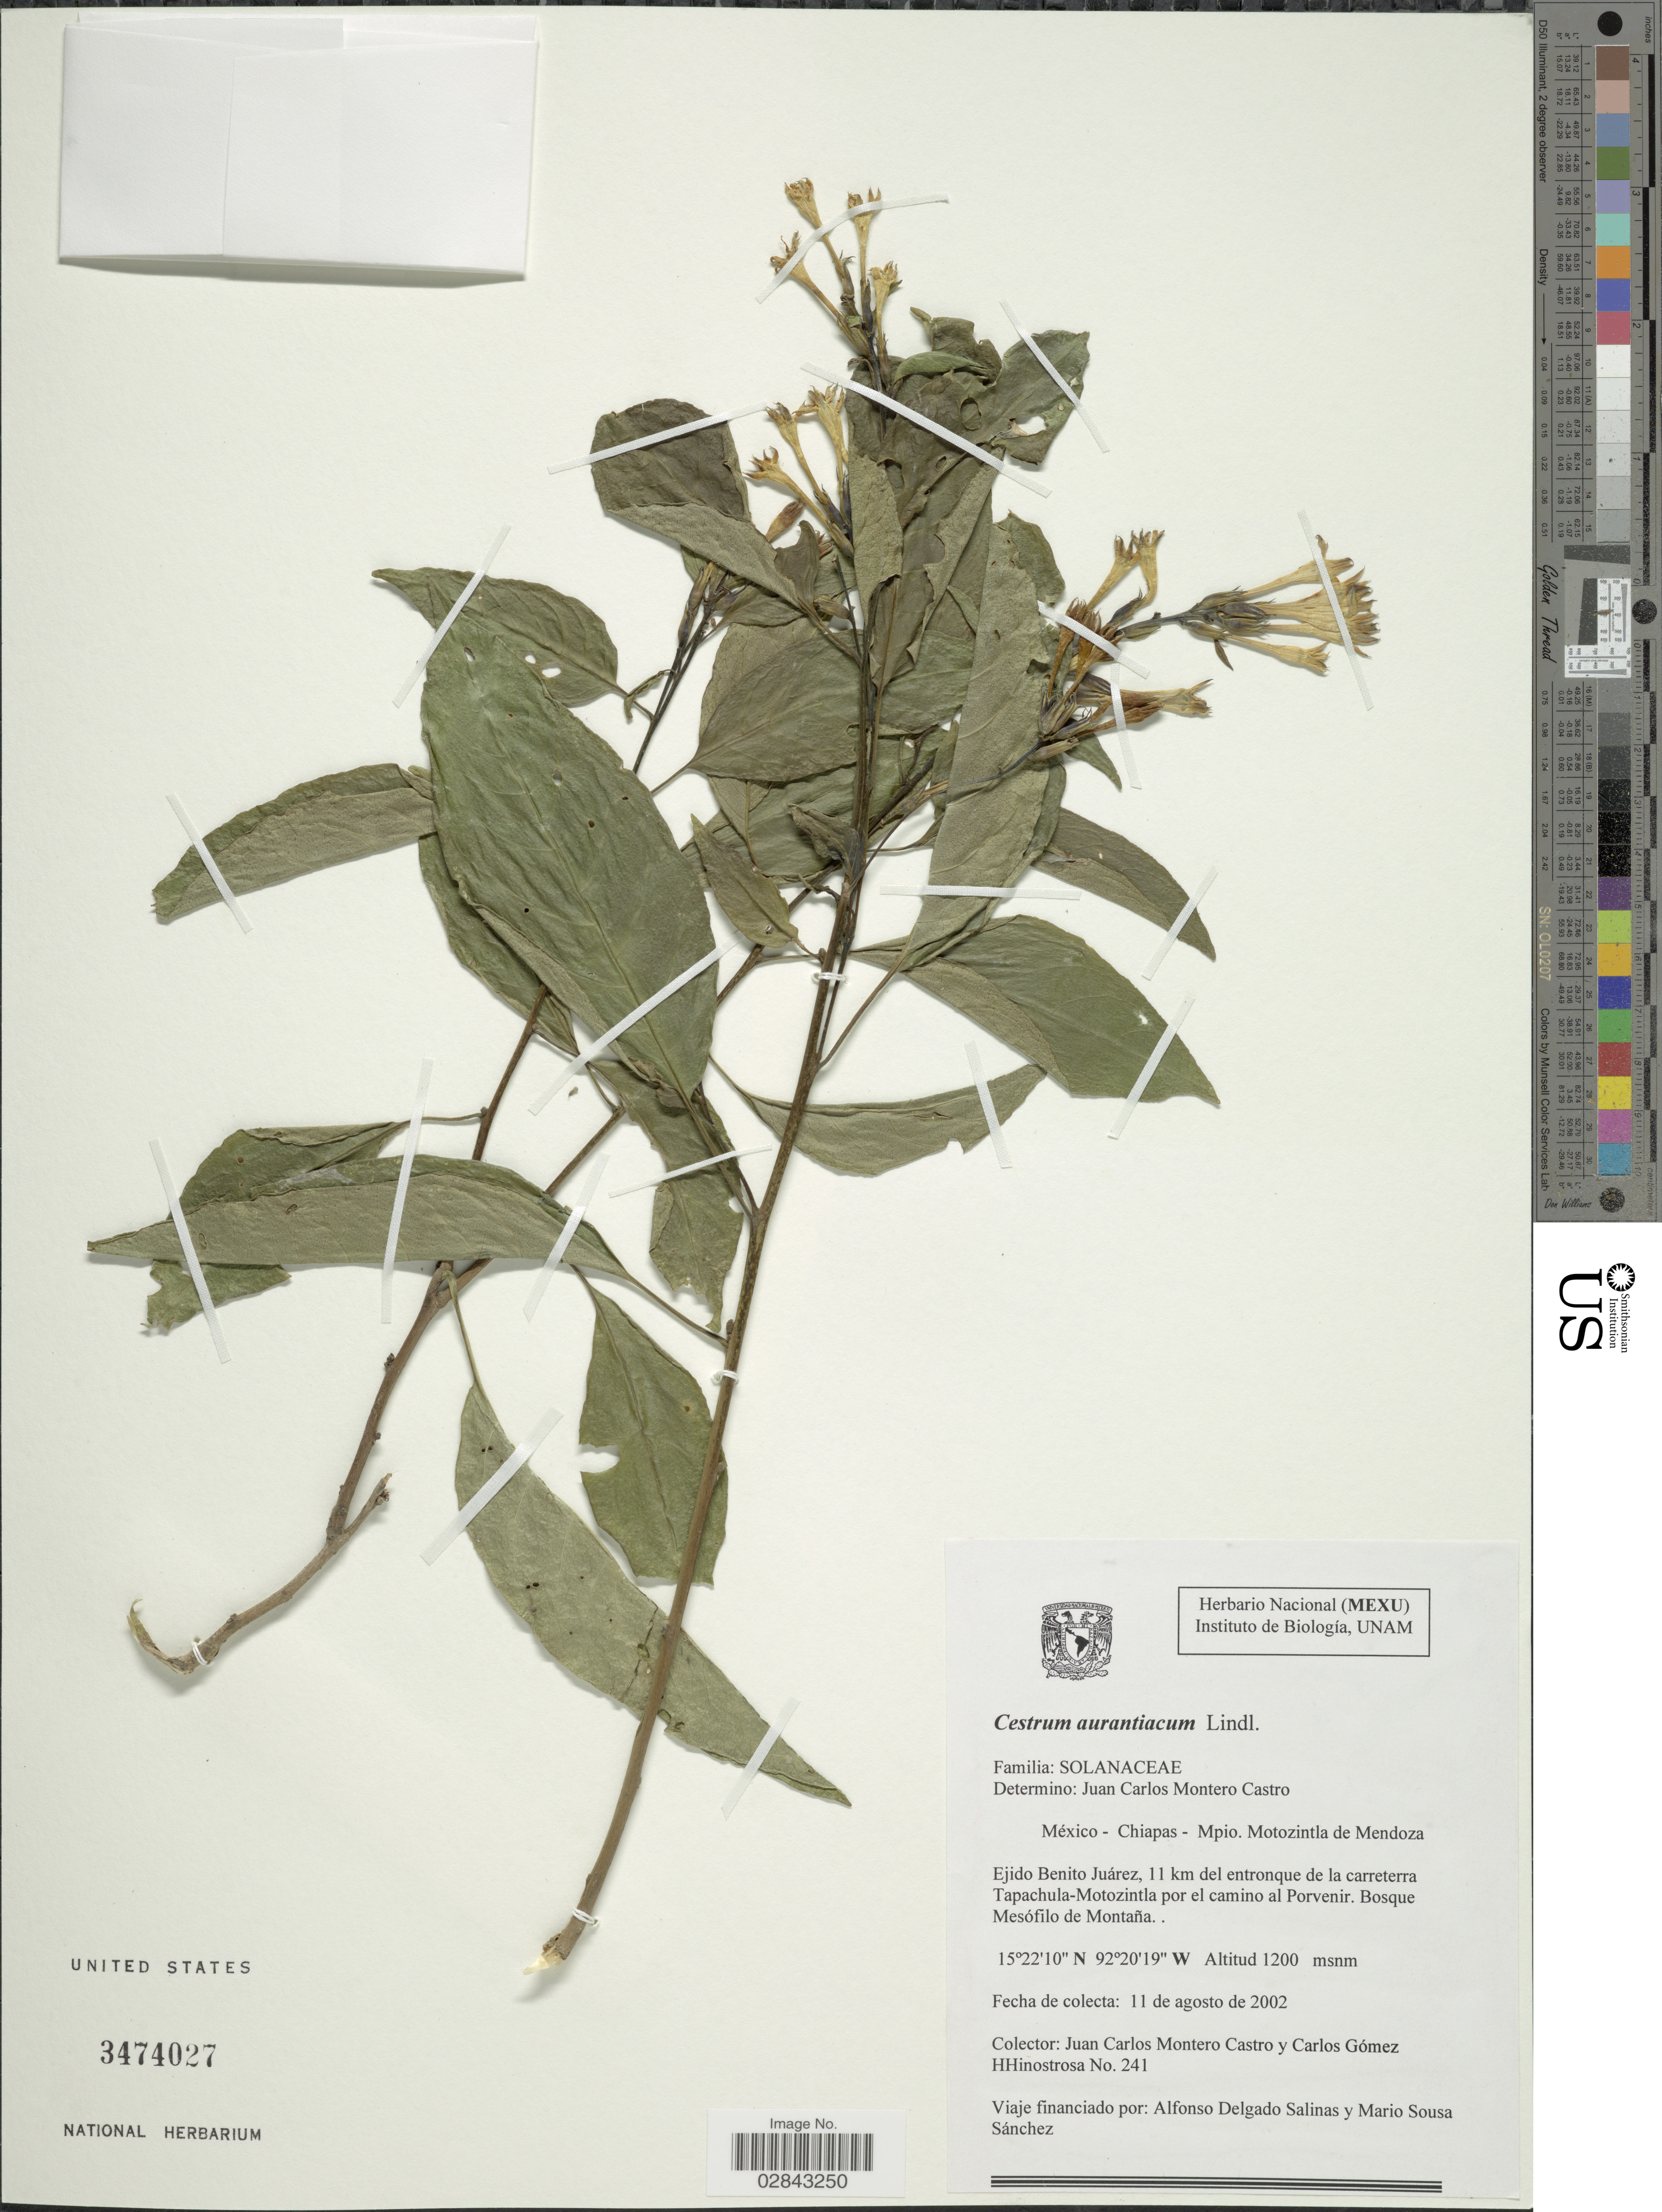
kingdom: Plantae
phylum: Tracheophyta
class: Magnoliopsida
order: Solanales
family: Solanaceae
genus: Cestrum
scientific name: Cestrum aurantiacum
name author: Lindley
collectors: J. Montero-Castro, C. Gómez & H. Hinostrosa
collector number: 241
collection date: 2002-08-11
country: Mexico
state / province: Chiapas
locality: Mpio. Motozintla de Mendoza. Ejido Benito Juárez, 11 km del entronque de la carretera Tapachula-Motozintla por el camino al Porvenir. Bosque Mesófilo de Montaña.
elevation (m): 1200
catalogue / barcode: US 3474027